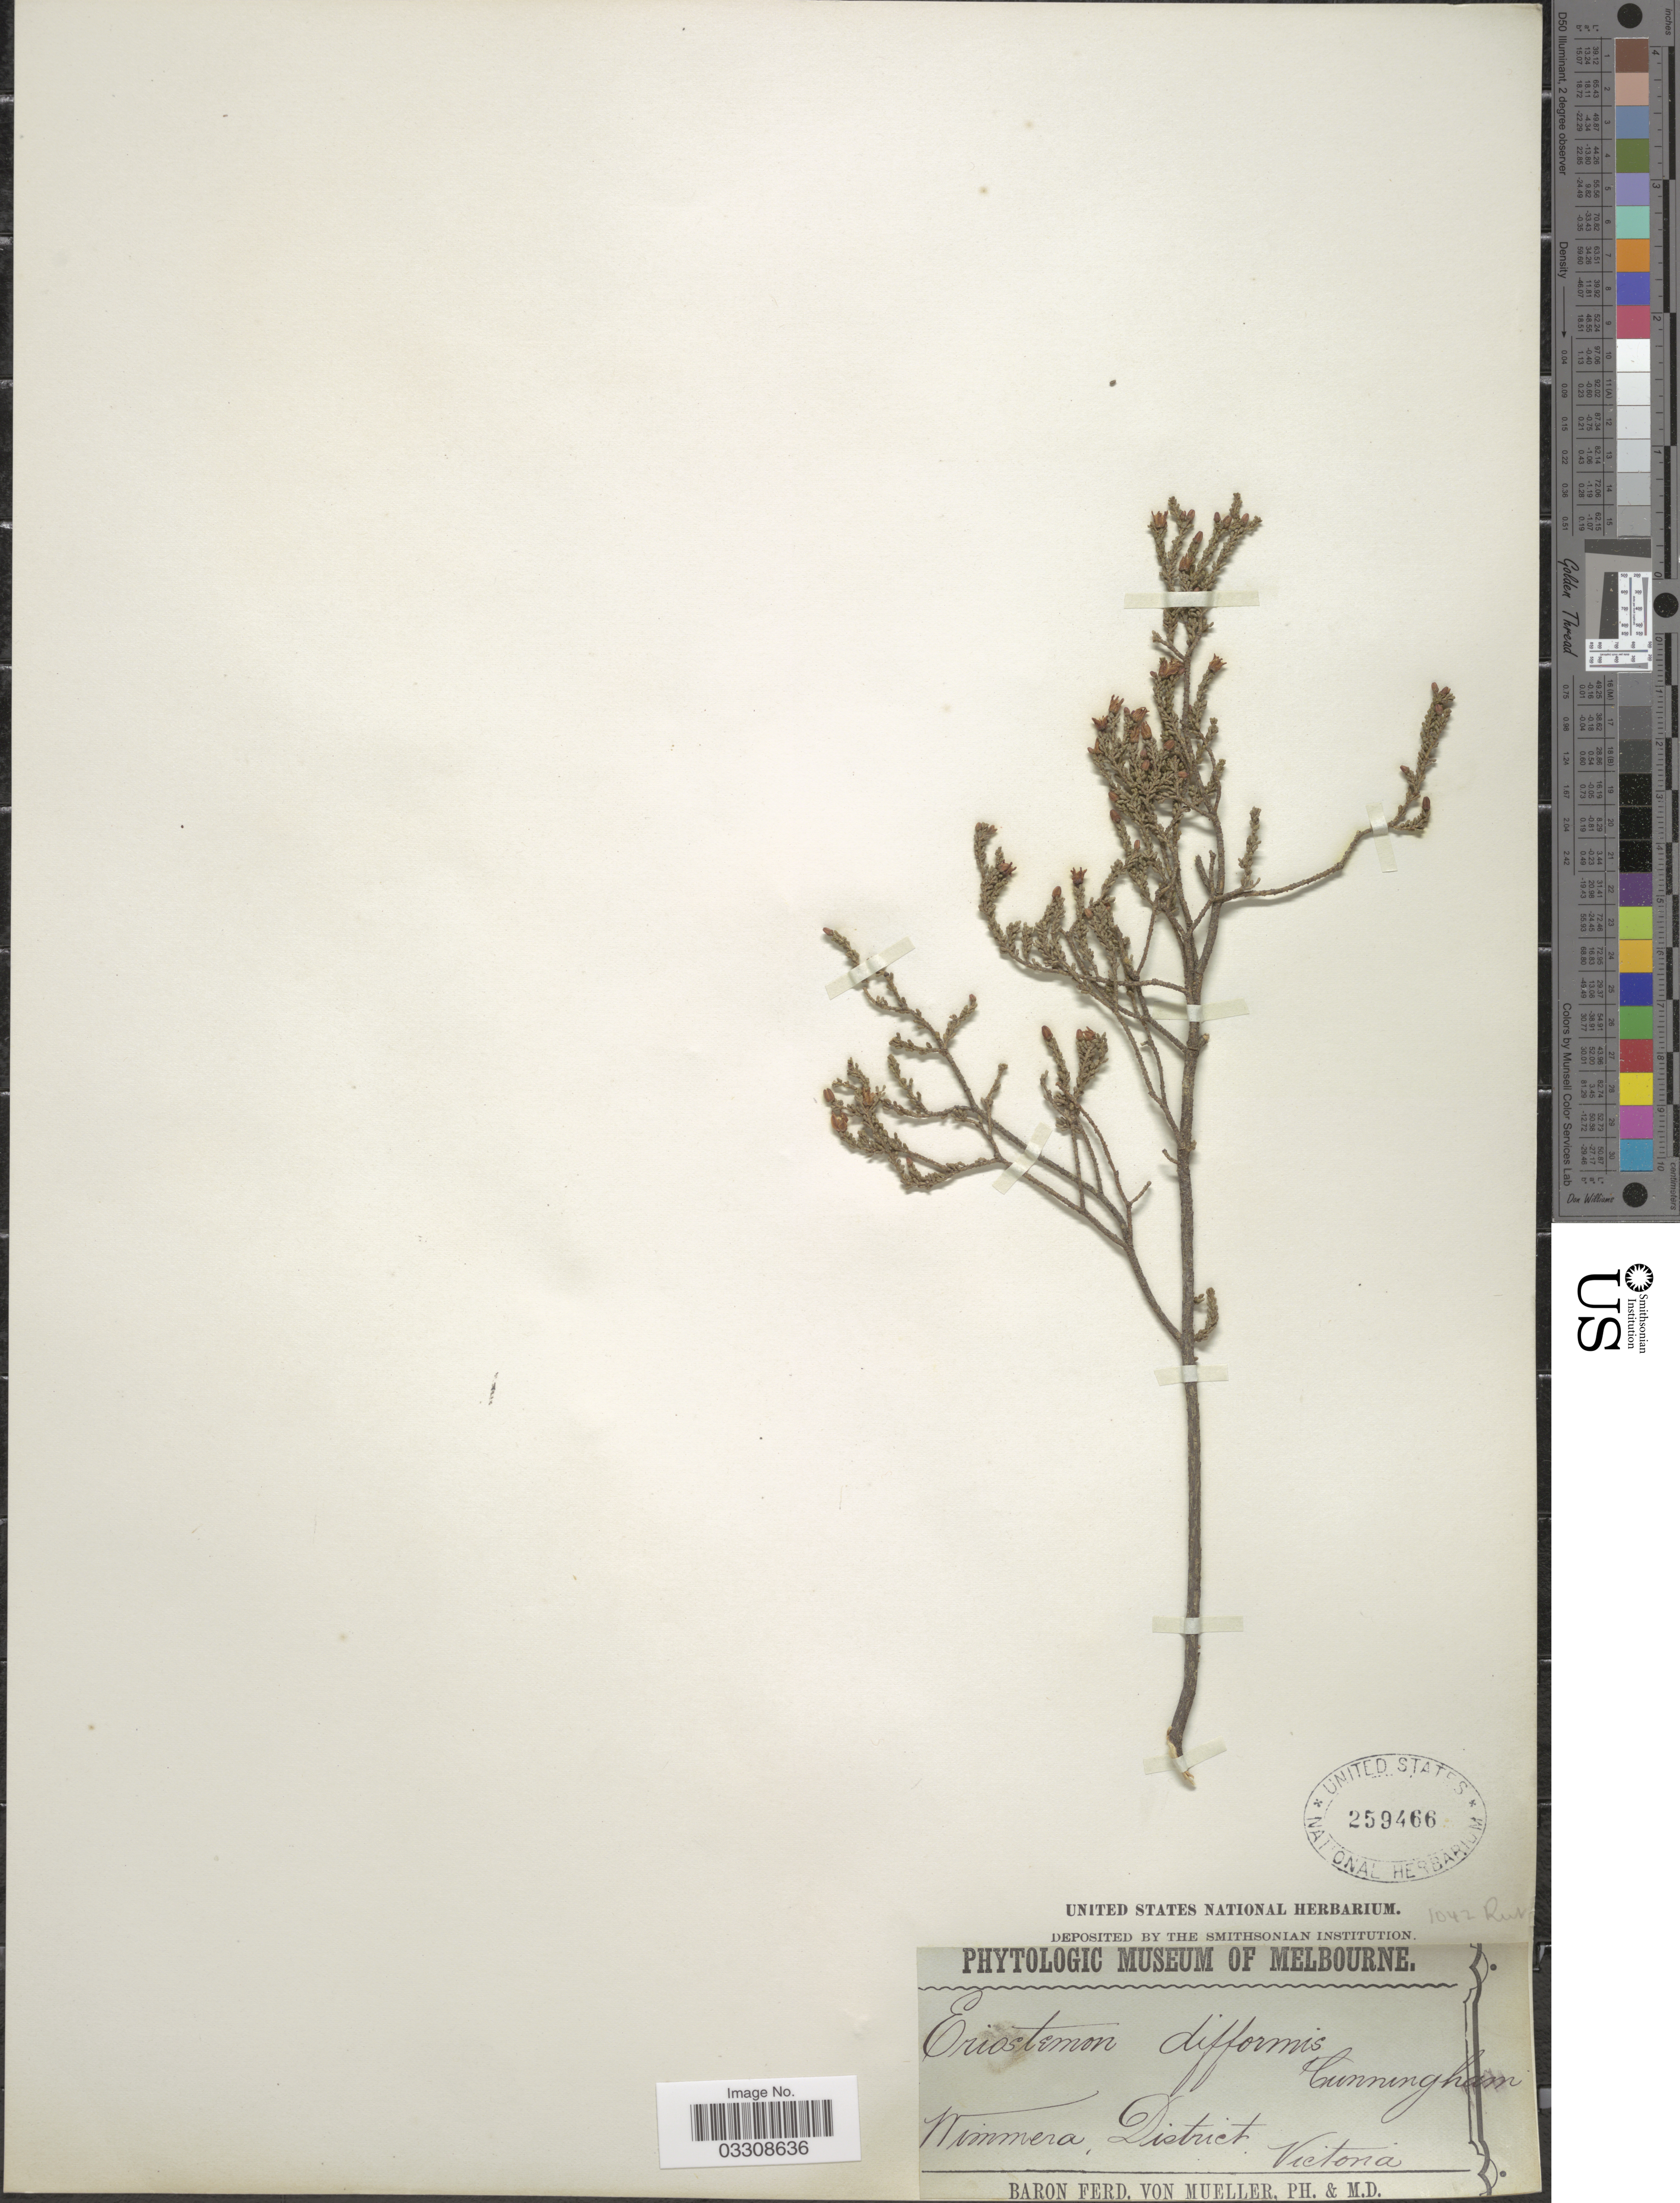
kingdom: Plantae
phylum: Tracheophyta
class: Magnoliopsida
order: Sapindales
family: Rutaceae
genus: Eriostemon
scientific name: Eriostemon difformis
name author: A. Cunn. ex Endl.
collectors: F. Mueller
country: Australia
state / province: Victoria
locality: Wimmera District, Victoria.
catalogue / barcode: US 259466